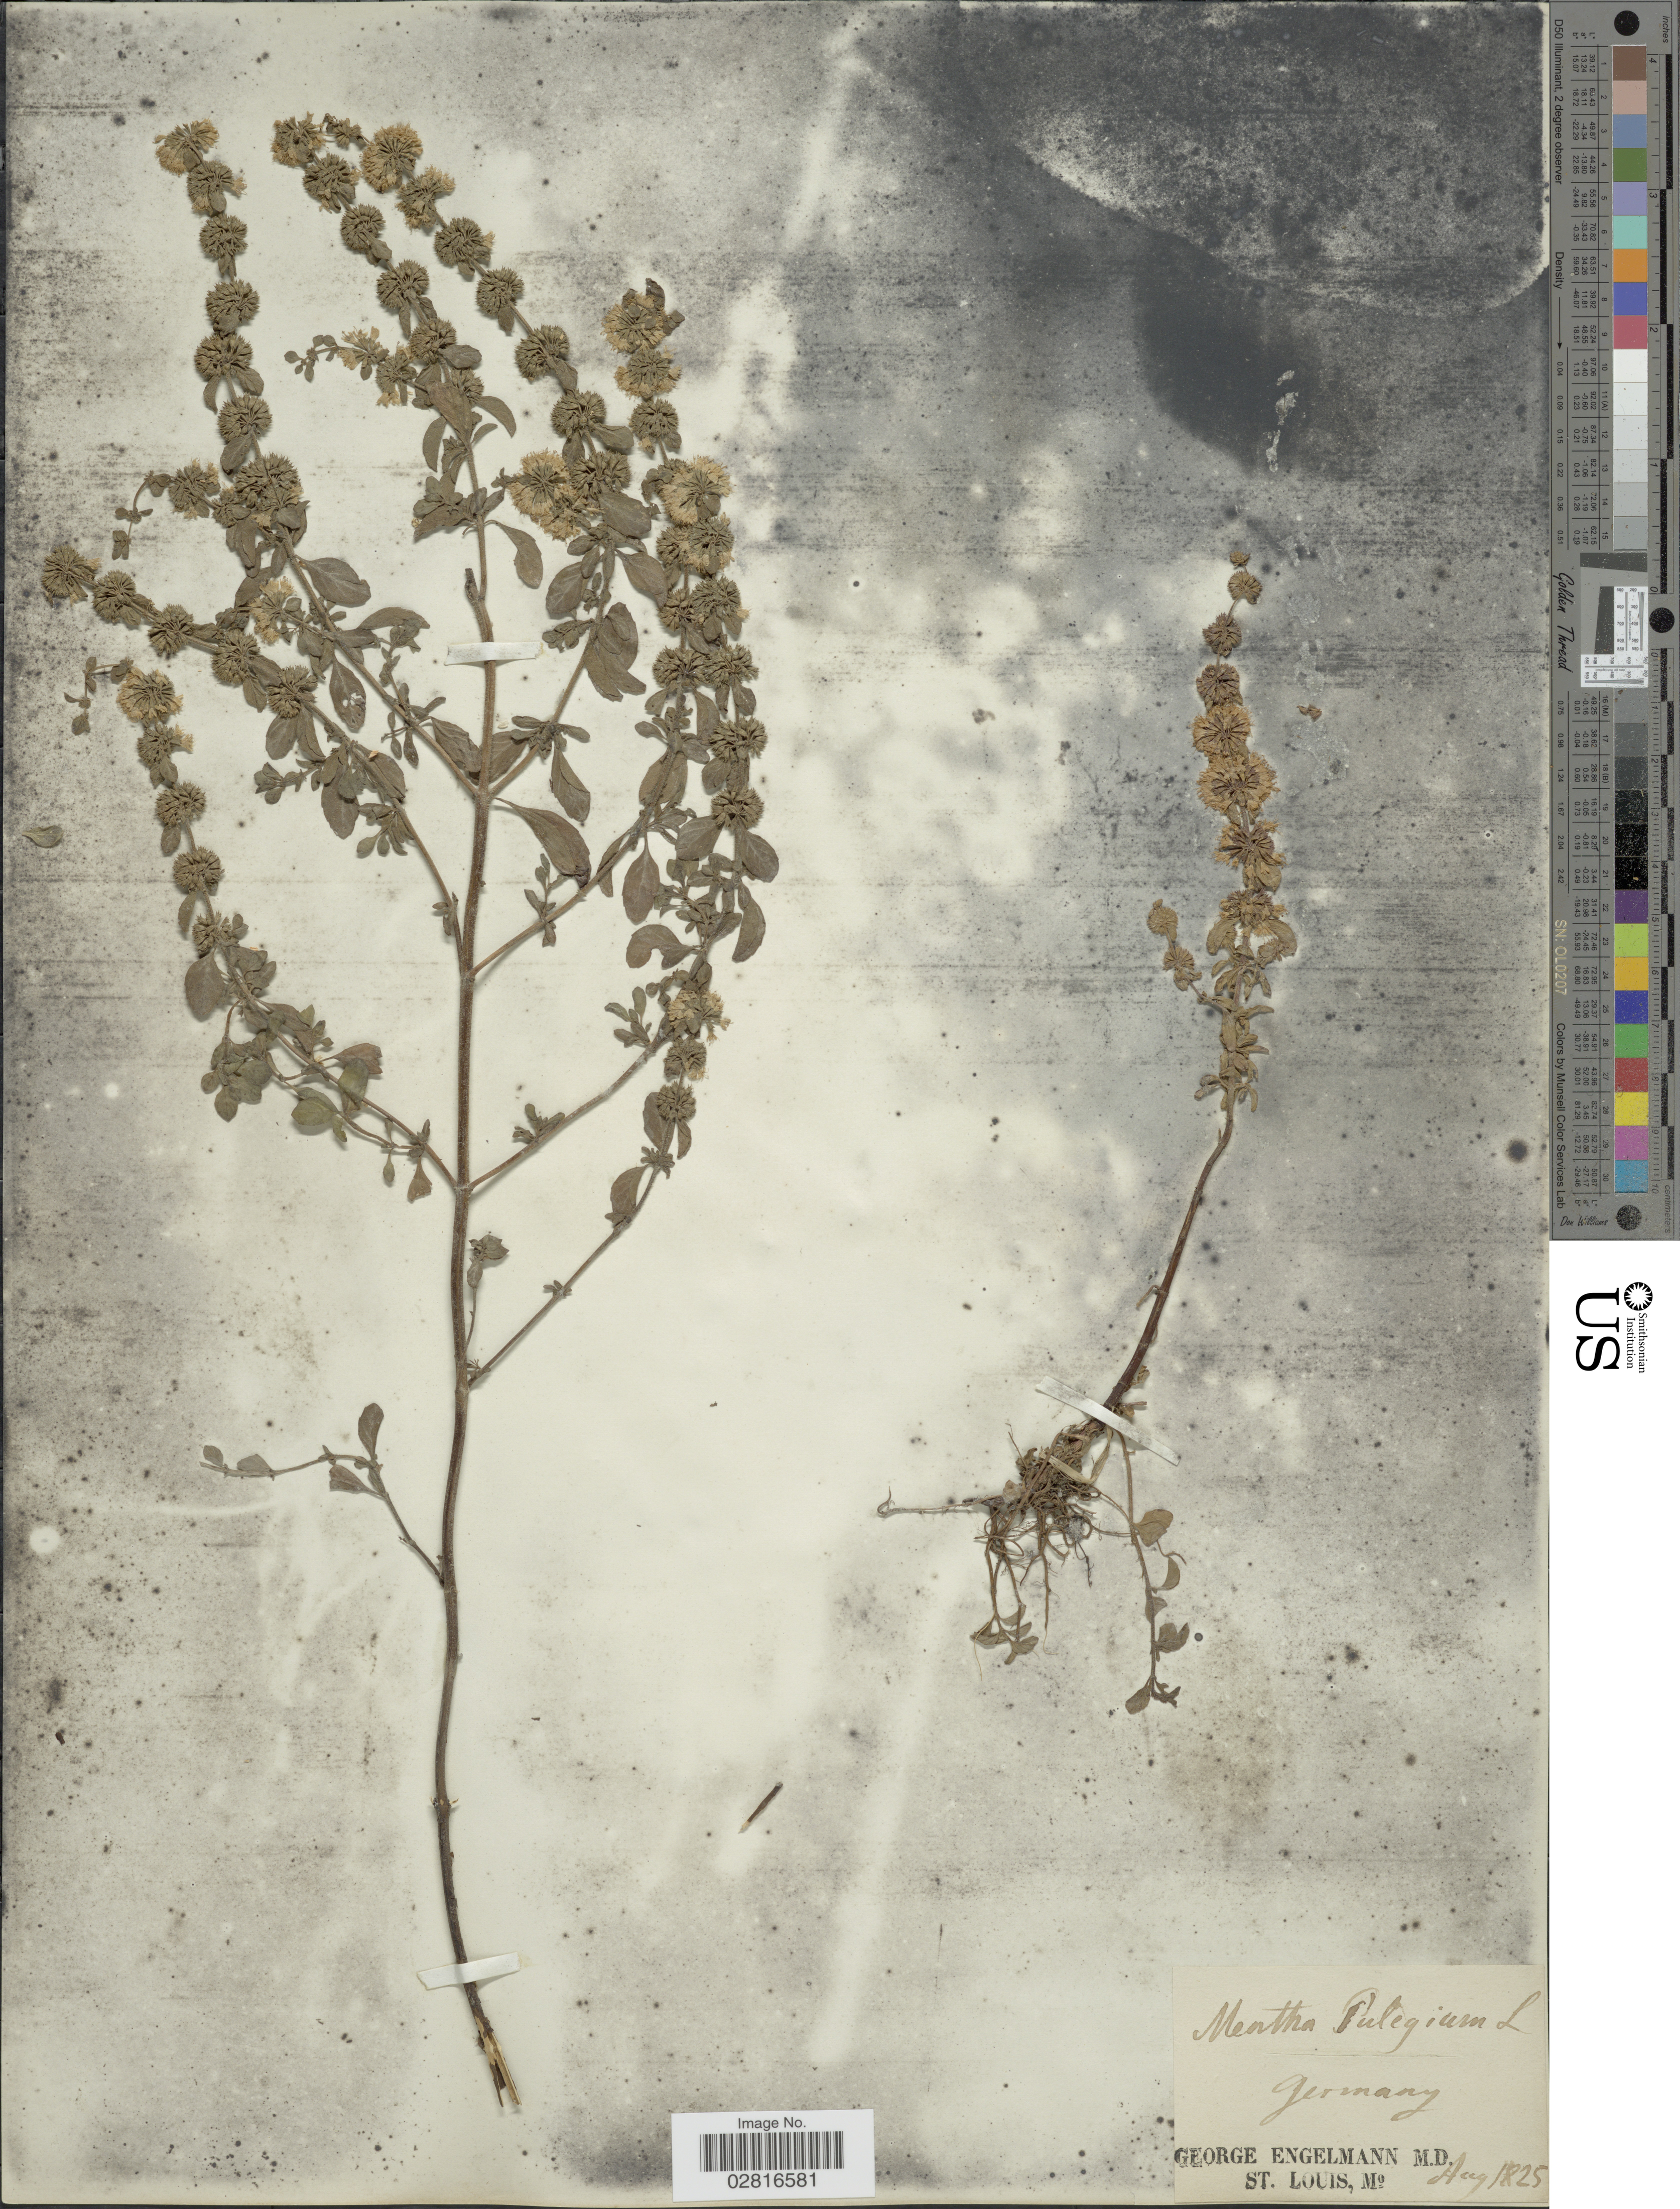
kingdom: Plantae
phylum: Tracheophyta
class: Magnoliopsida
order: Lamiales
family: Lamiaceae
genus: Mentha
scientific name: Mentha pulegium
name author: L.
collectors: G. Engelmann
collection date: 1825-08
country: Germany